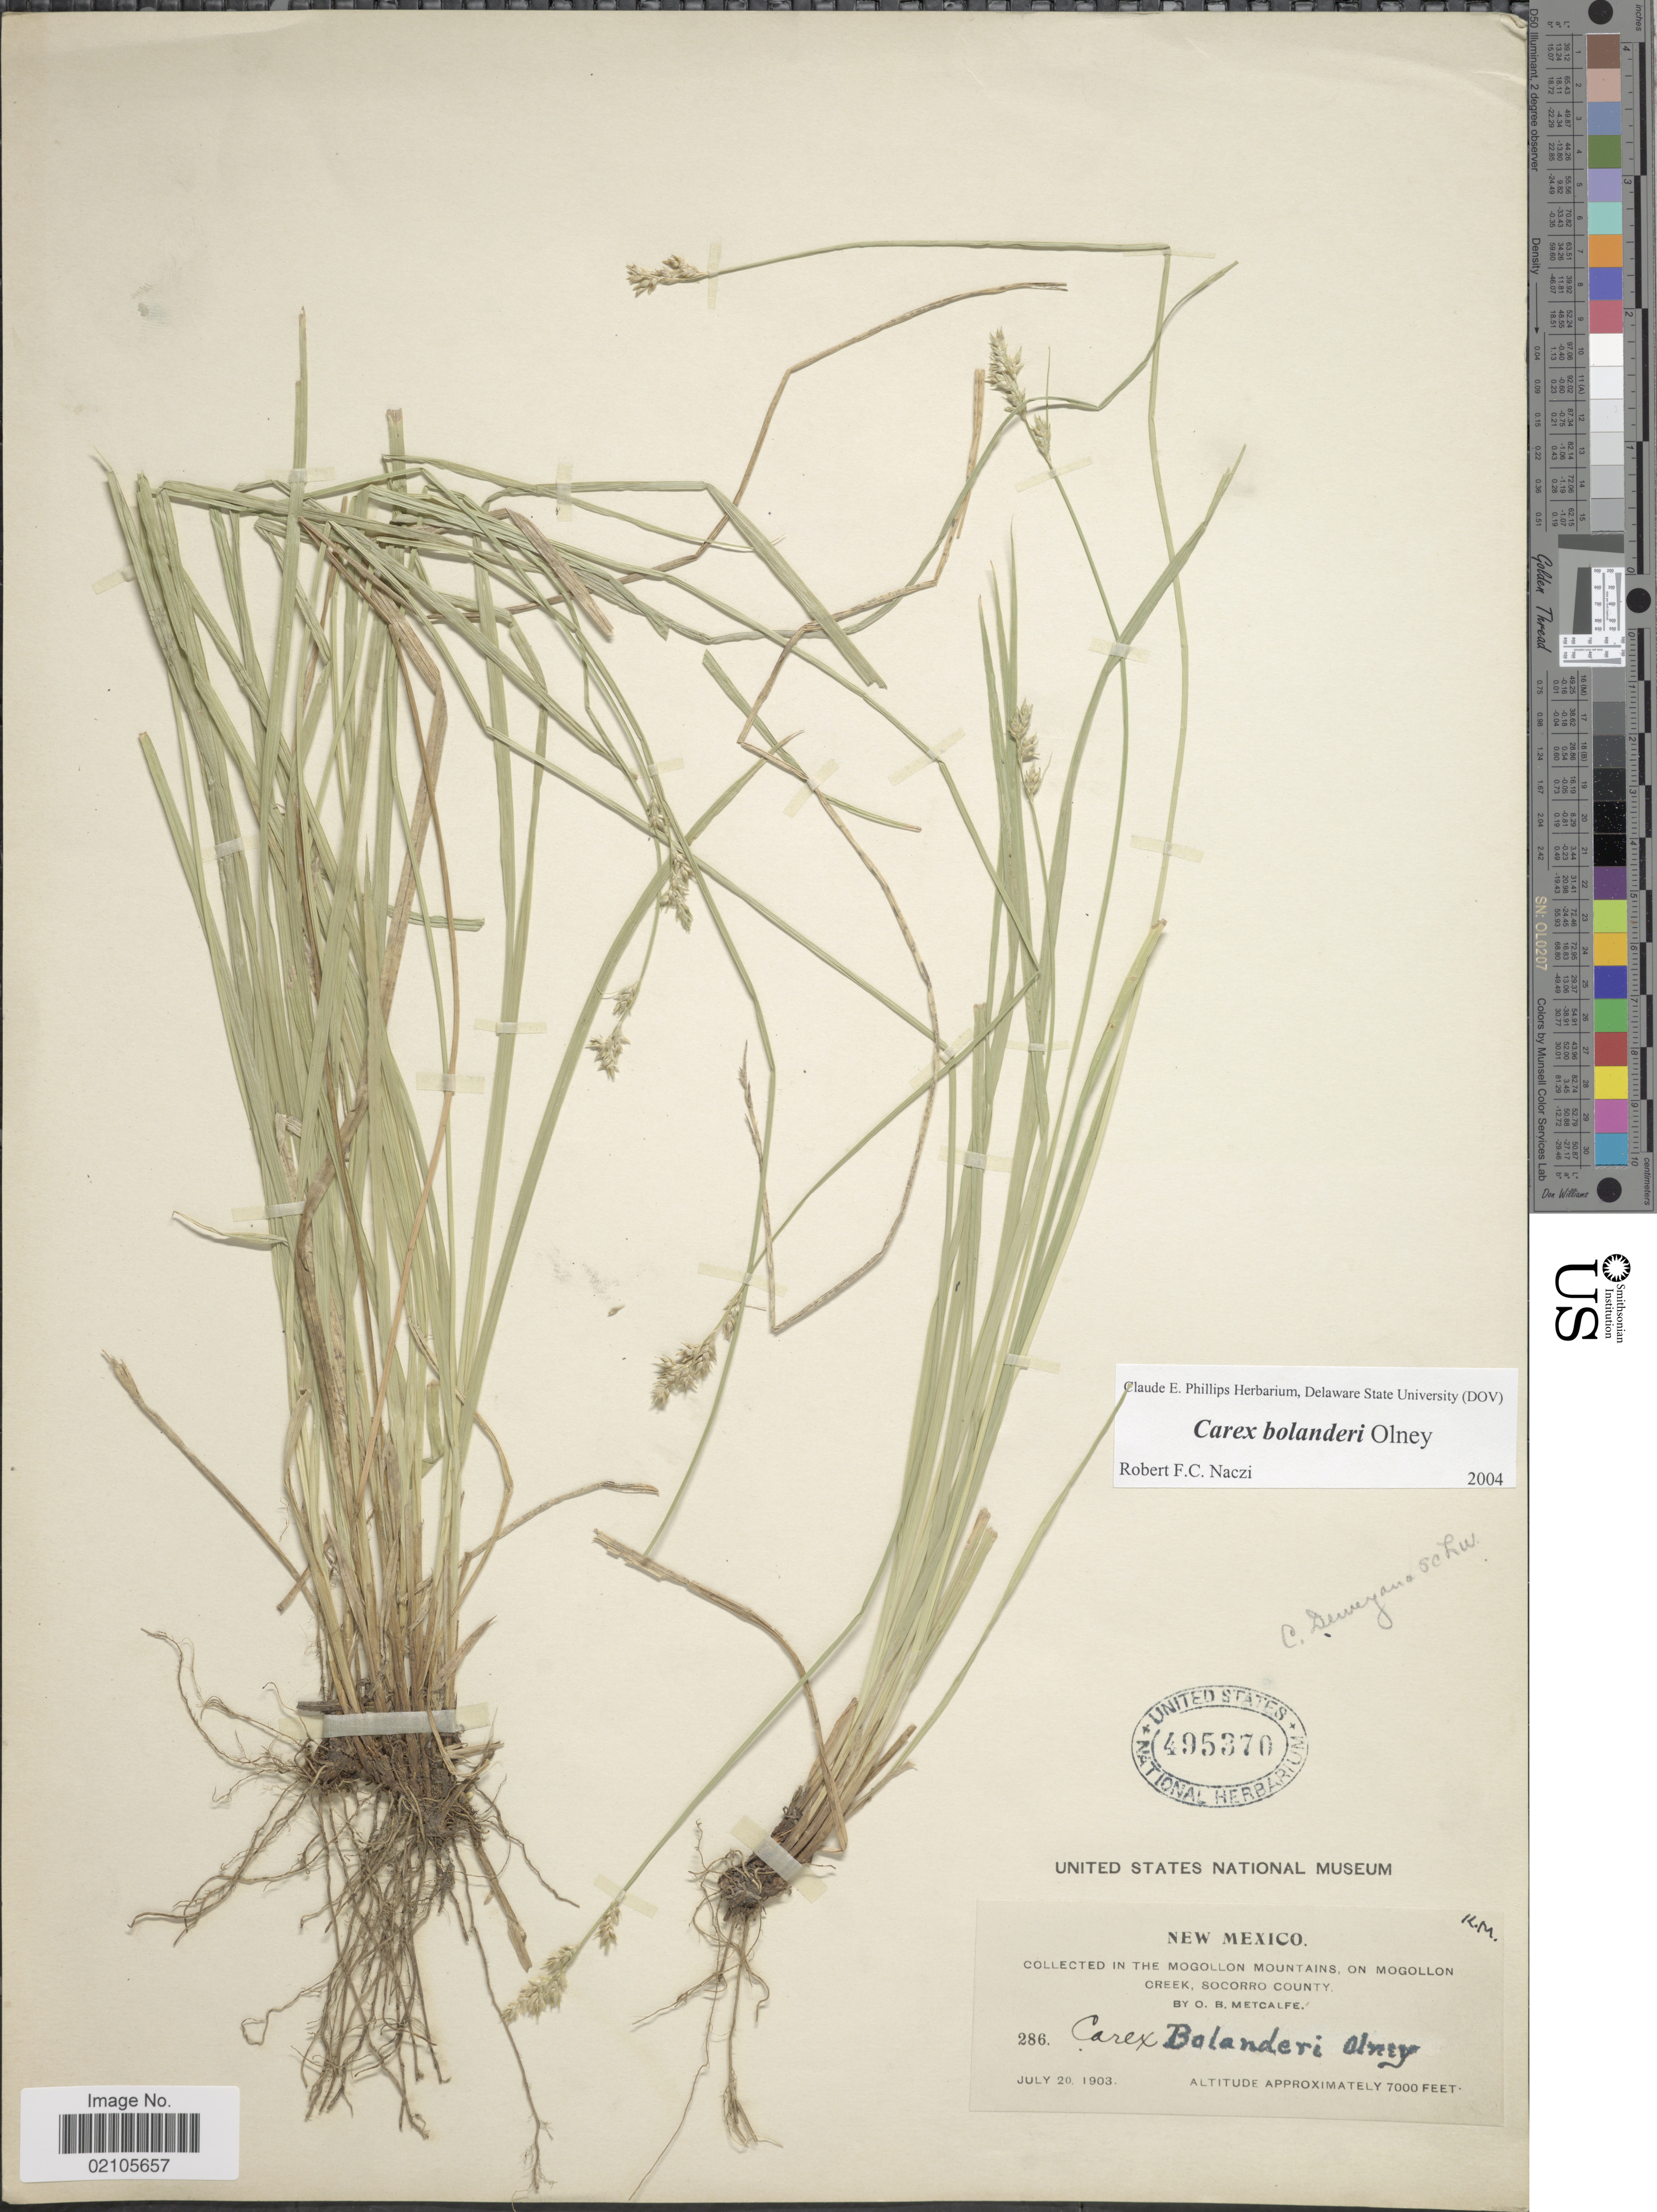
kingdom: Plantae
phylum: Tracheophyta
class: Liliopsida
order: Poales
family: Cyperaceae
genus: Carex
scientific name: Carex bolanderi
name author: Olney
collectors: O. B. Metcalfe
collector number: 286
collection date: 1903-07-20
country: United States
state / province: New Mexico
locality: In the Mogollon Moutains, on Mogollon Creek, Socorro County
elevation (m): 2134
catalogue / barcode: US 495370